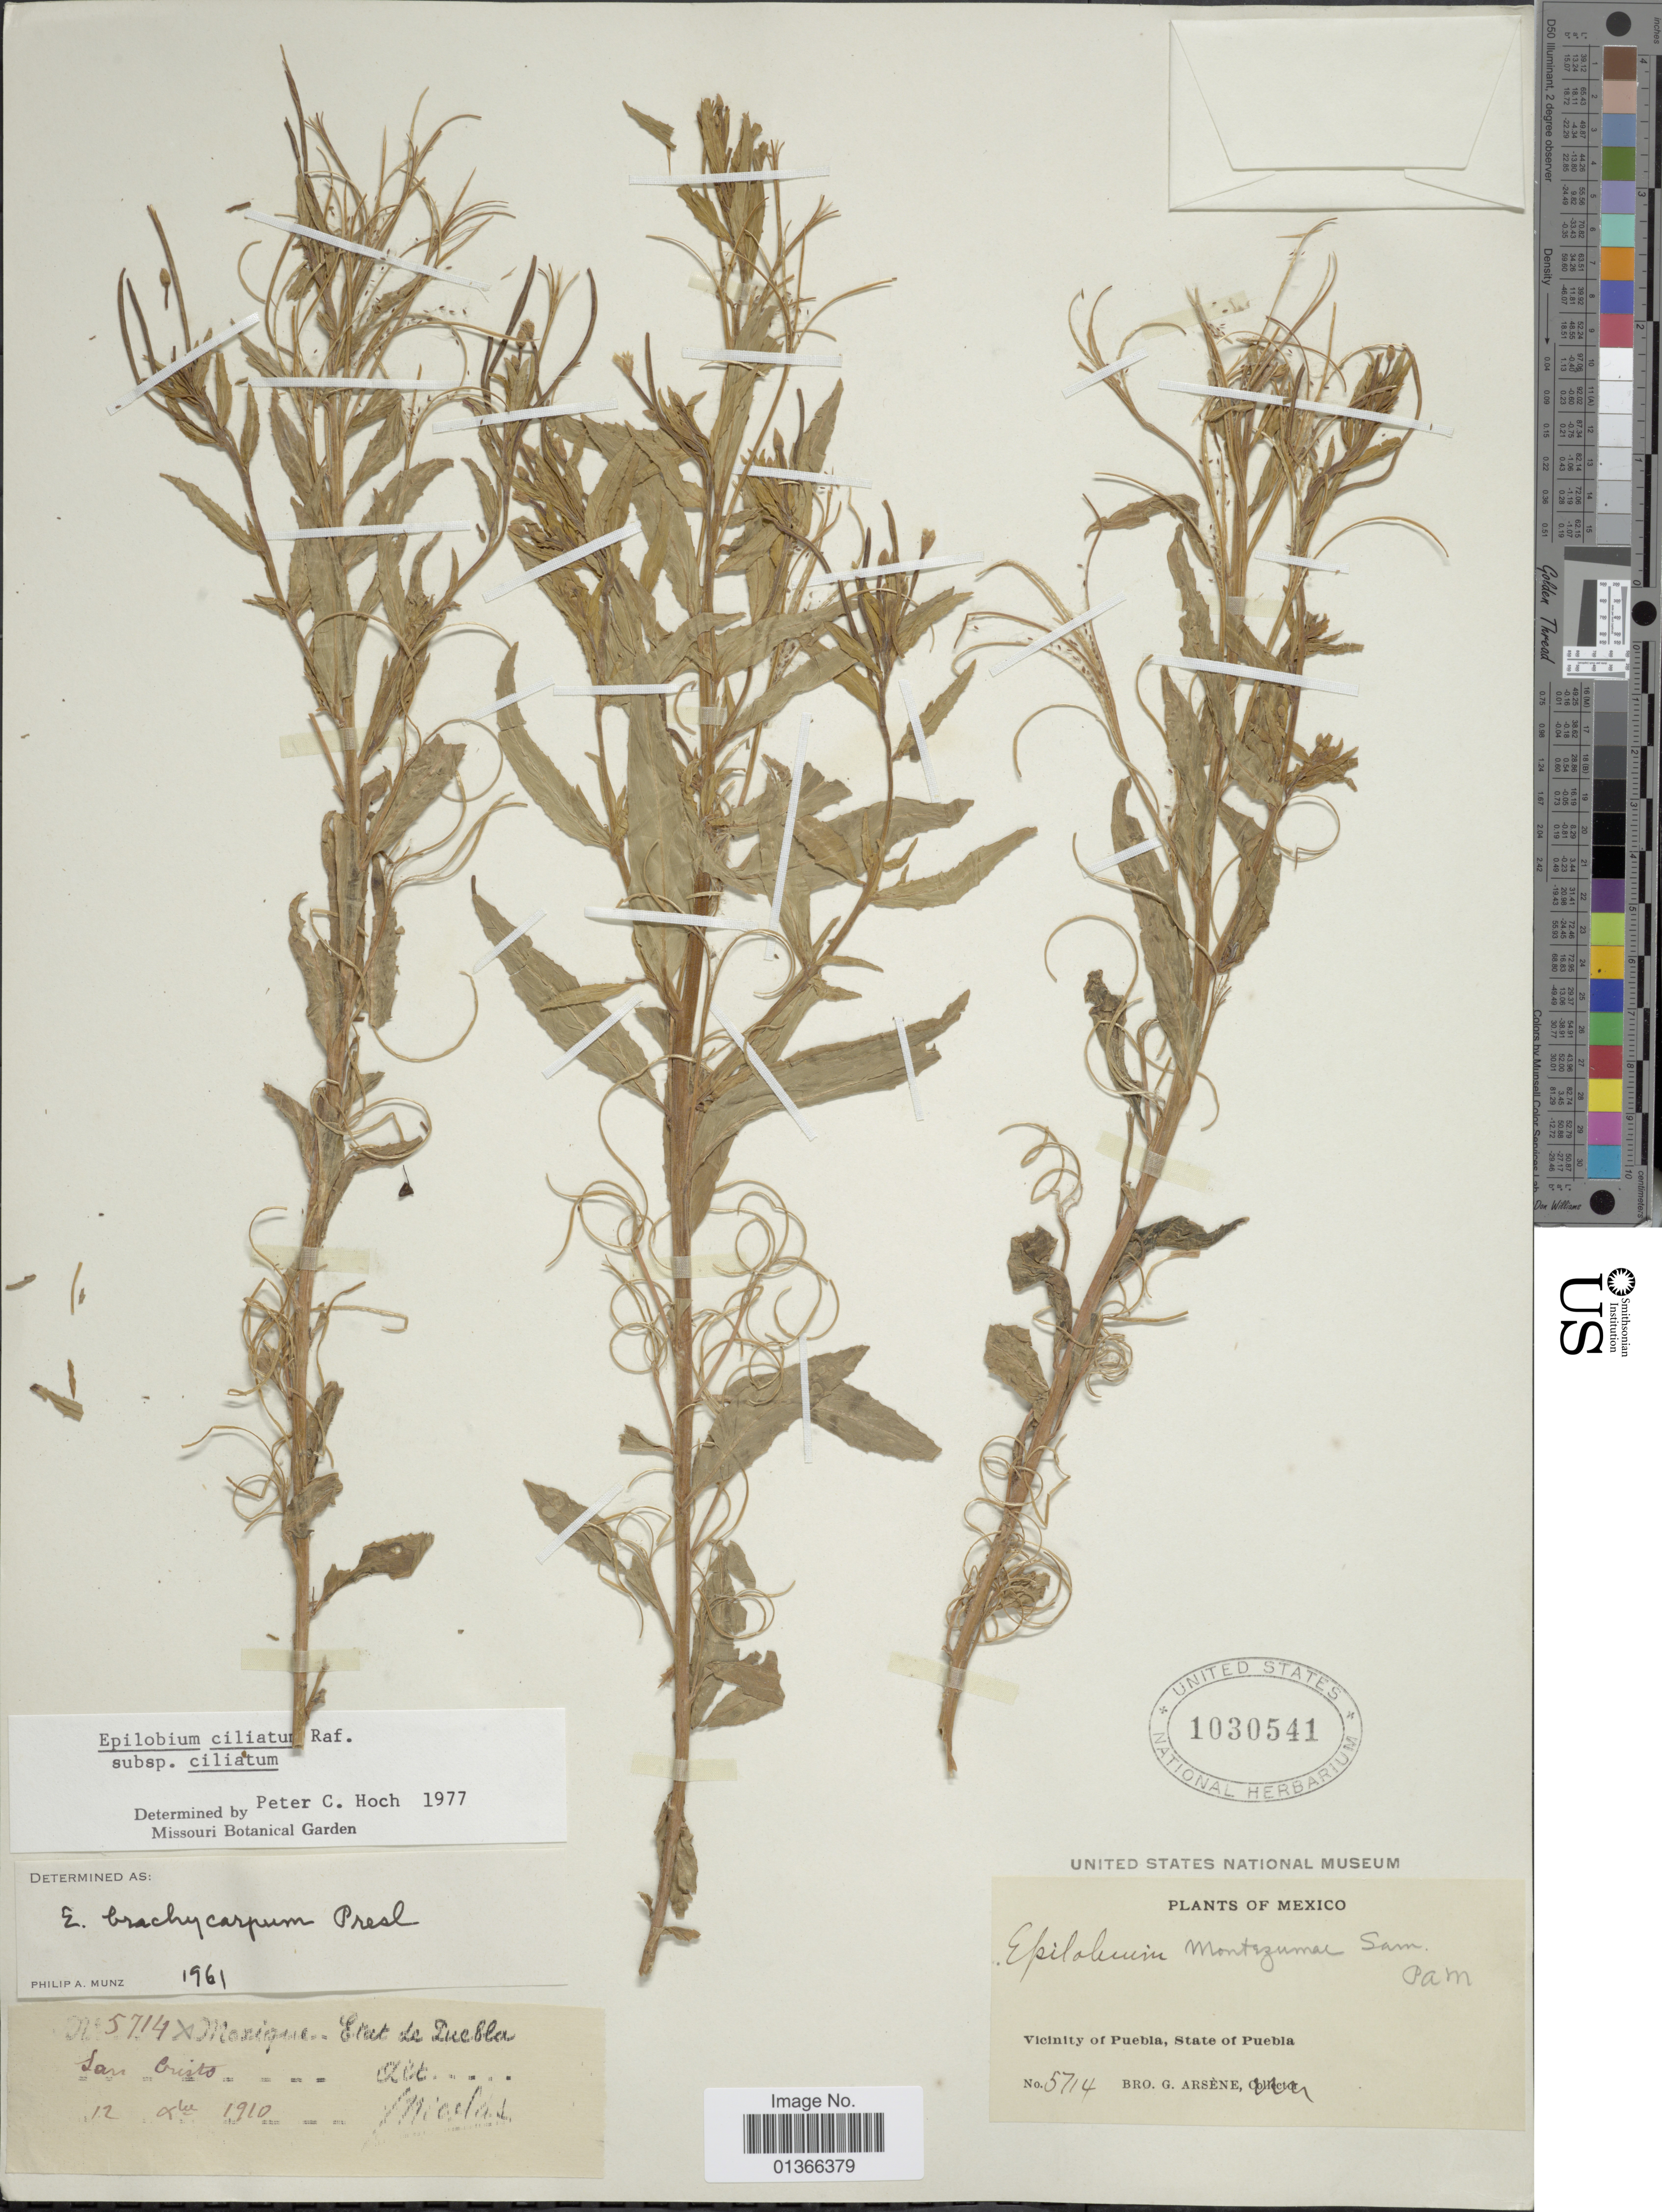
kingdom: Plantae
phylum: Tracheophyta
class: Magnoliopsida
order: Myrtales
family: Onagraceae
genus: Epilobium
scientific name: Epilobium ciliatum subsp. ciliatum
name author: Raf.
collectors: Bro. G. Arsène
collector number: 5714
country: Mexico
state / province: Puebla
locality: Vicinity of Puebla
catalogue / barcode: US 1030541